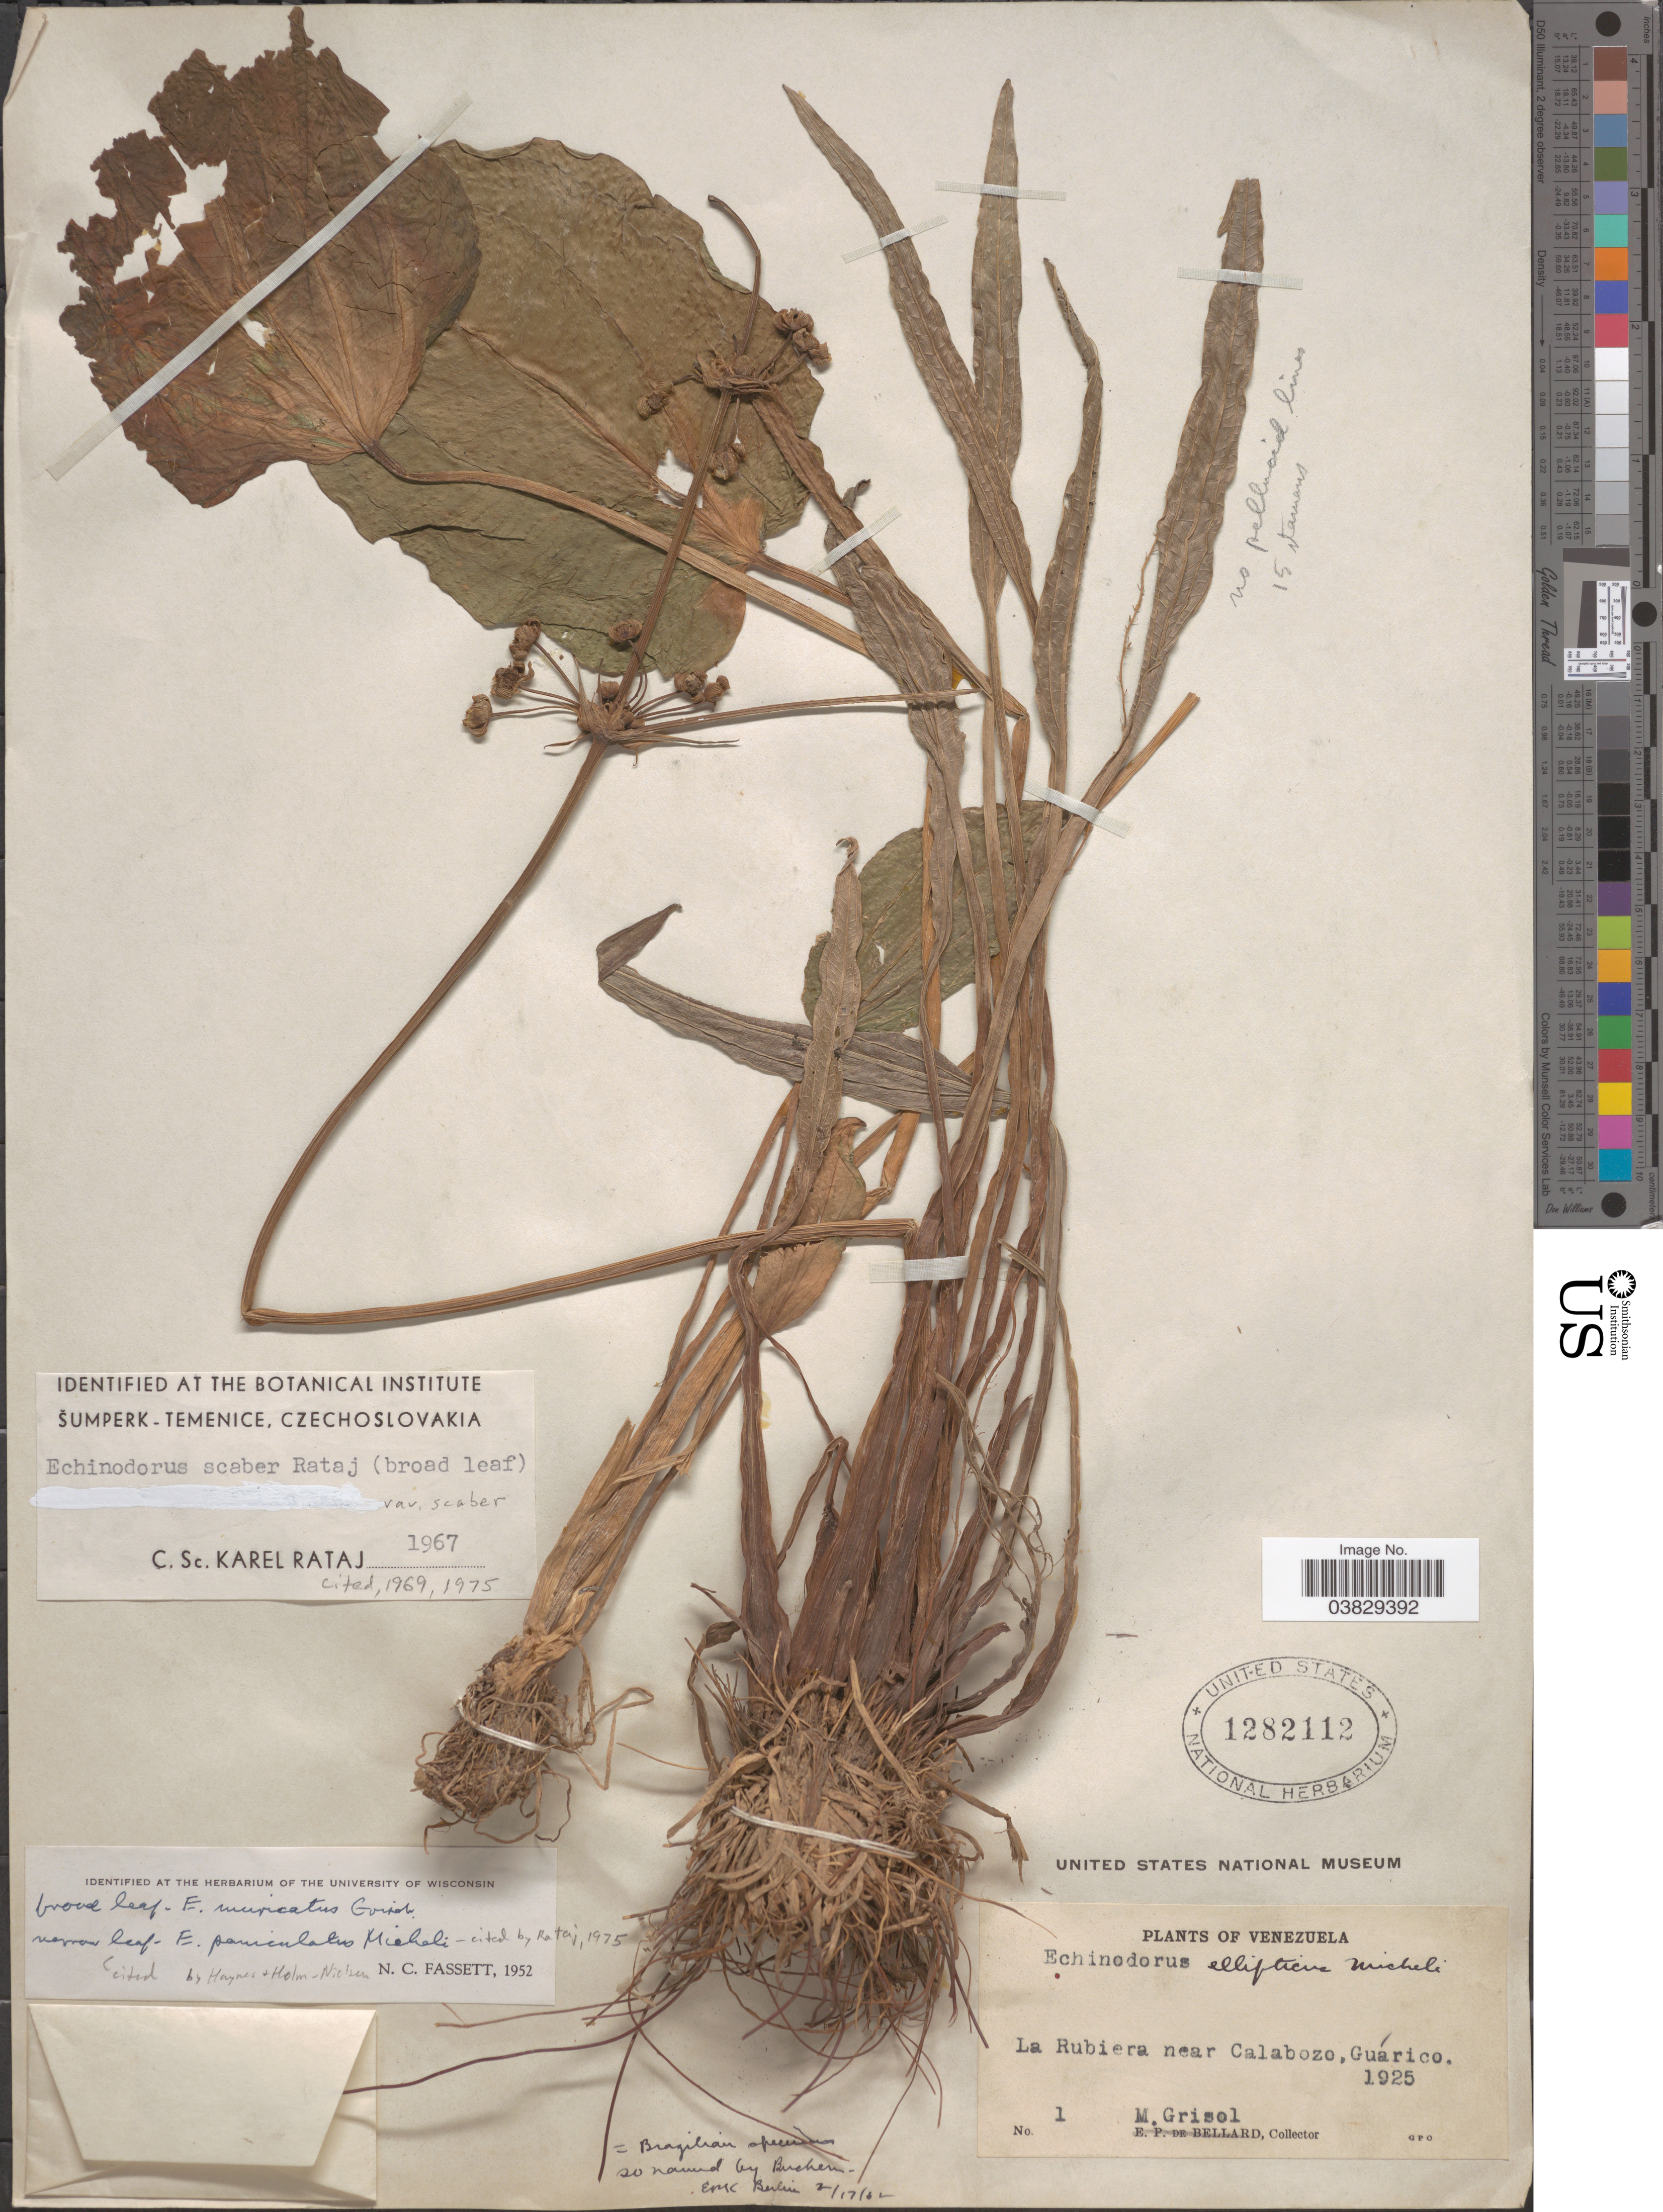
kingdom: Plantae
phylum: Tracheophyta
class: Liliopsida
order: Alismatales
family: Alismataceae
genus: Echinodorus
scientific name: Echinodorus paniculatus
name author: Micheli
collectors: M. Grisol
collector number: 1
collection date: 1925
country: Venezuela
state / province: Guarico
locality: La Rubiera near Calabozo.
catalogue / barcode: US 1282112